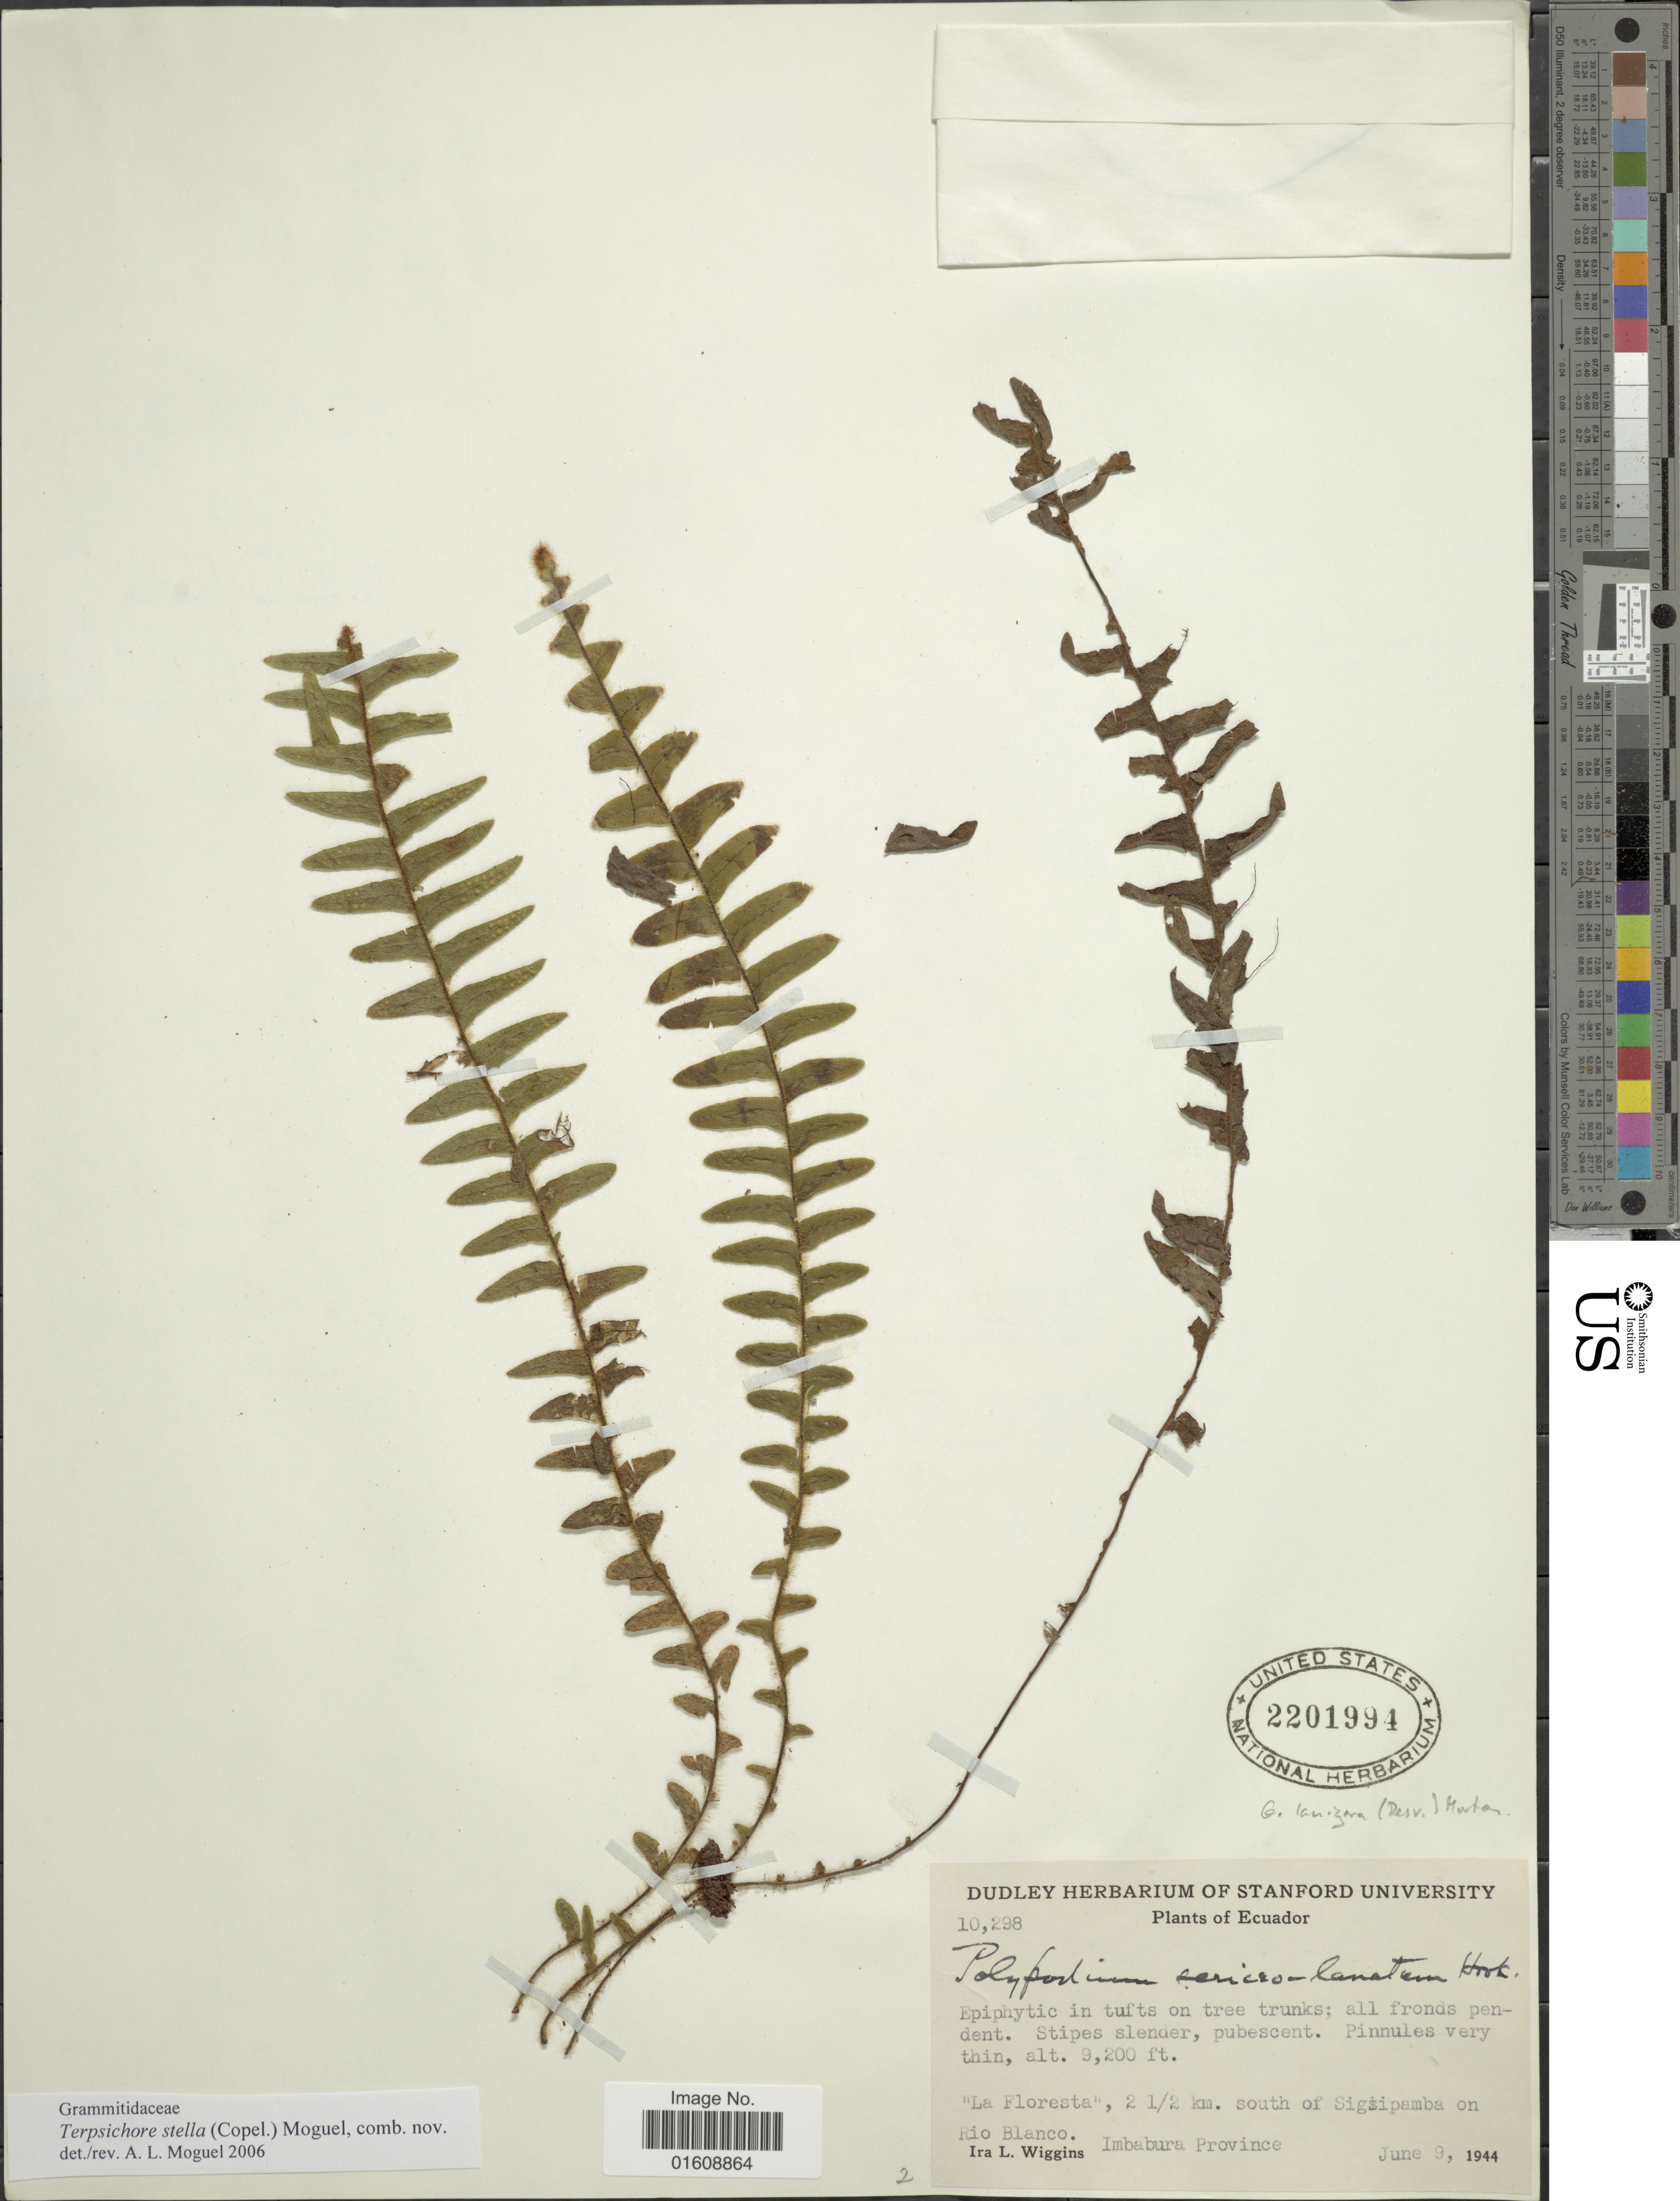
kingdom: Plantae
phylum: Tracheophyta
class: Polypodiopsida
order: Polypodiales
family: Polypodiaceae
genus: Alansmia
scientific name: Alansmia stella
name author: (Copel.) Moguel & M. Kessler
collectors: I. L. Wiggins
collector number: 10298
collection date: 1944-06-09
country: Ecuador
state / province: Imbabura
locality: La Floresta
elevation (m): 2804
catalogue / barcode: US 2201994